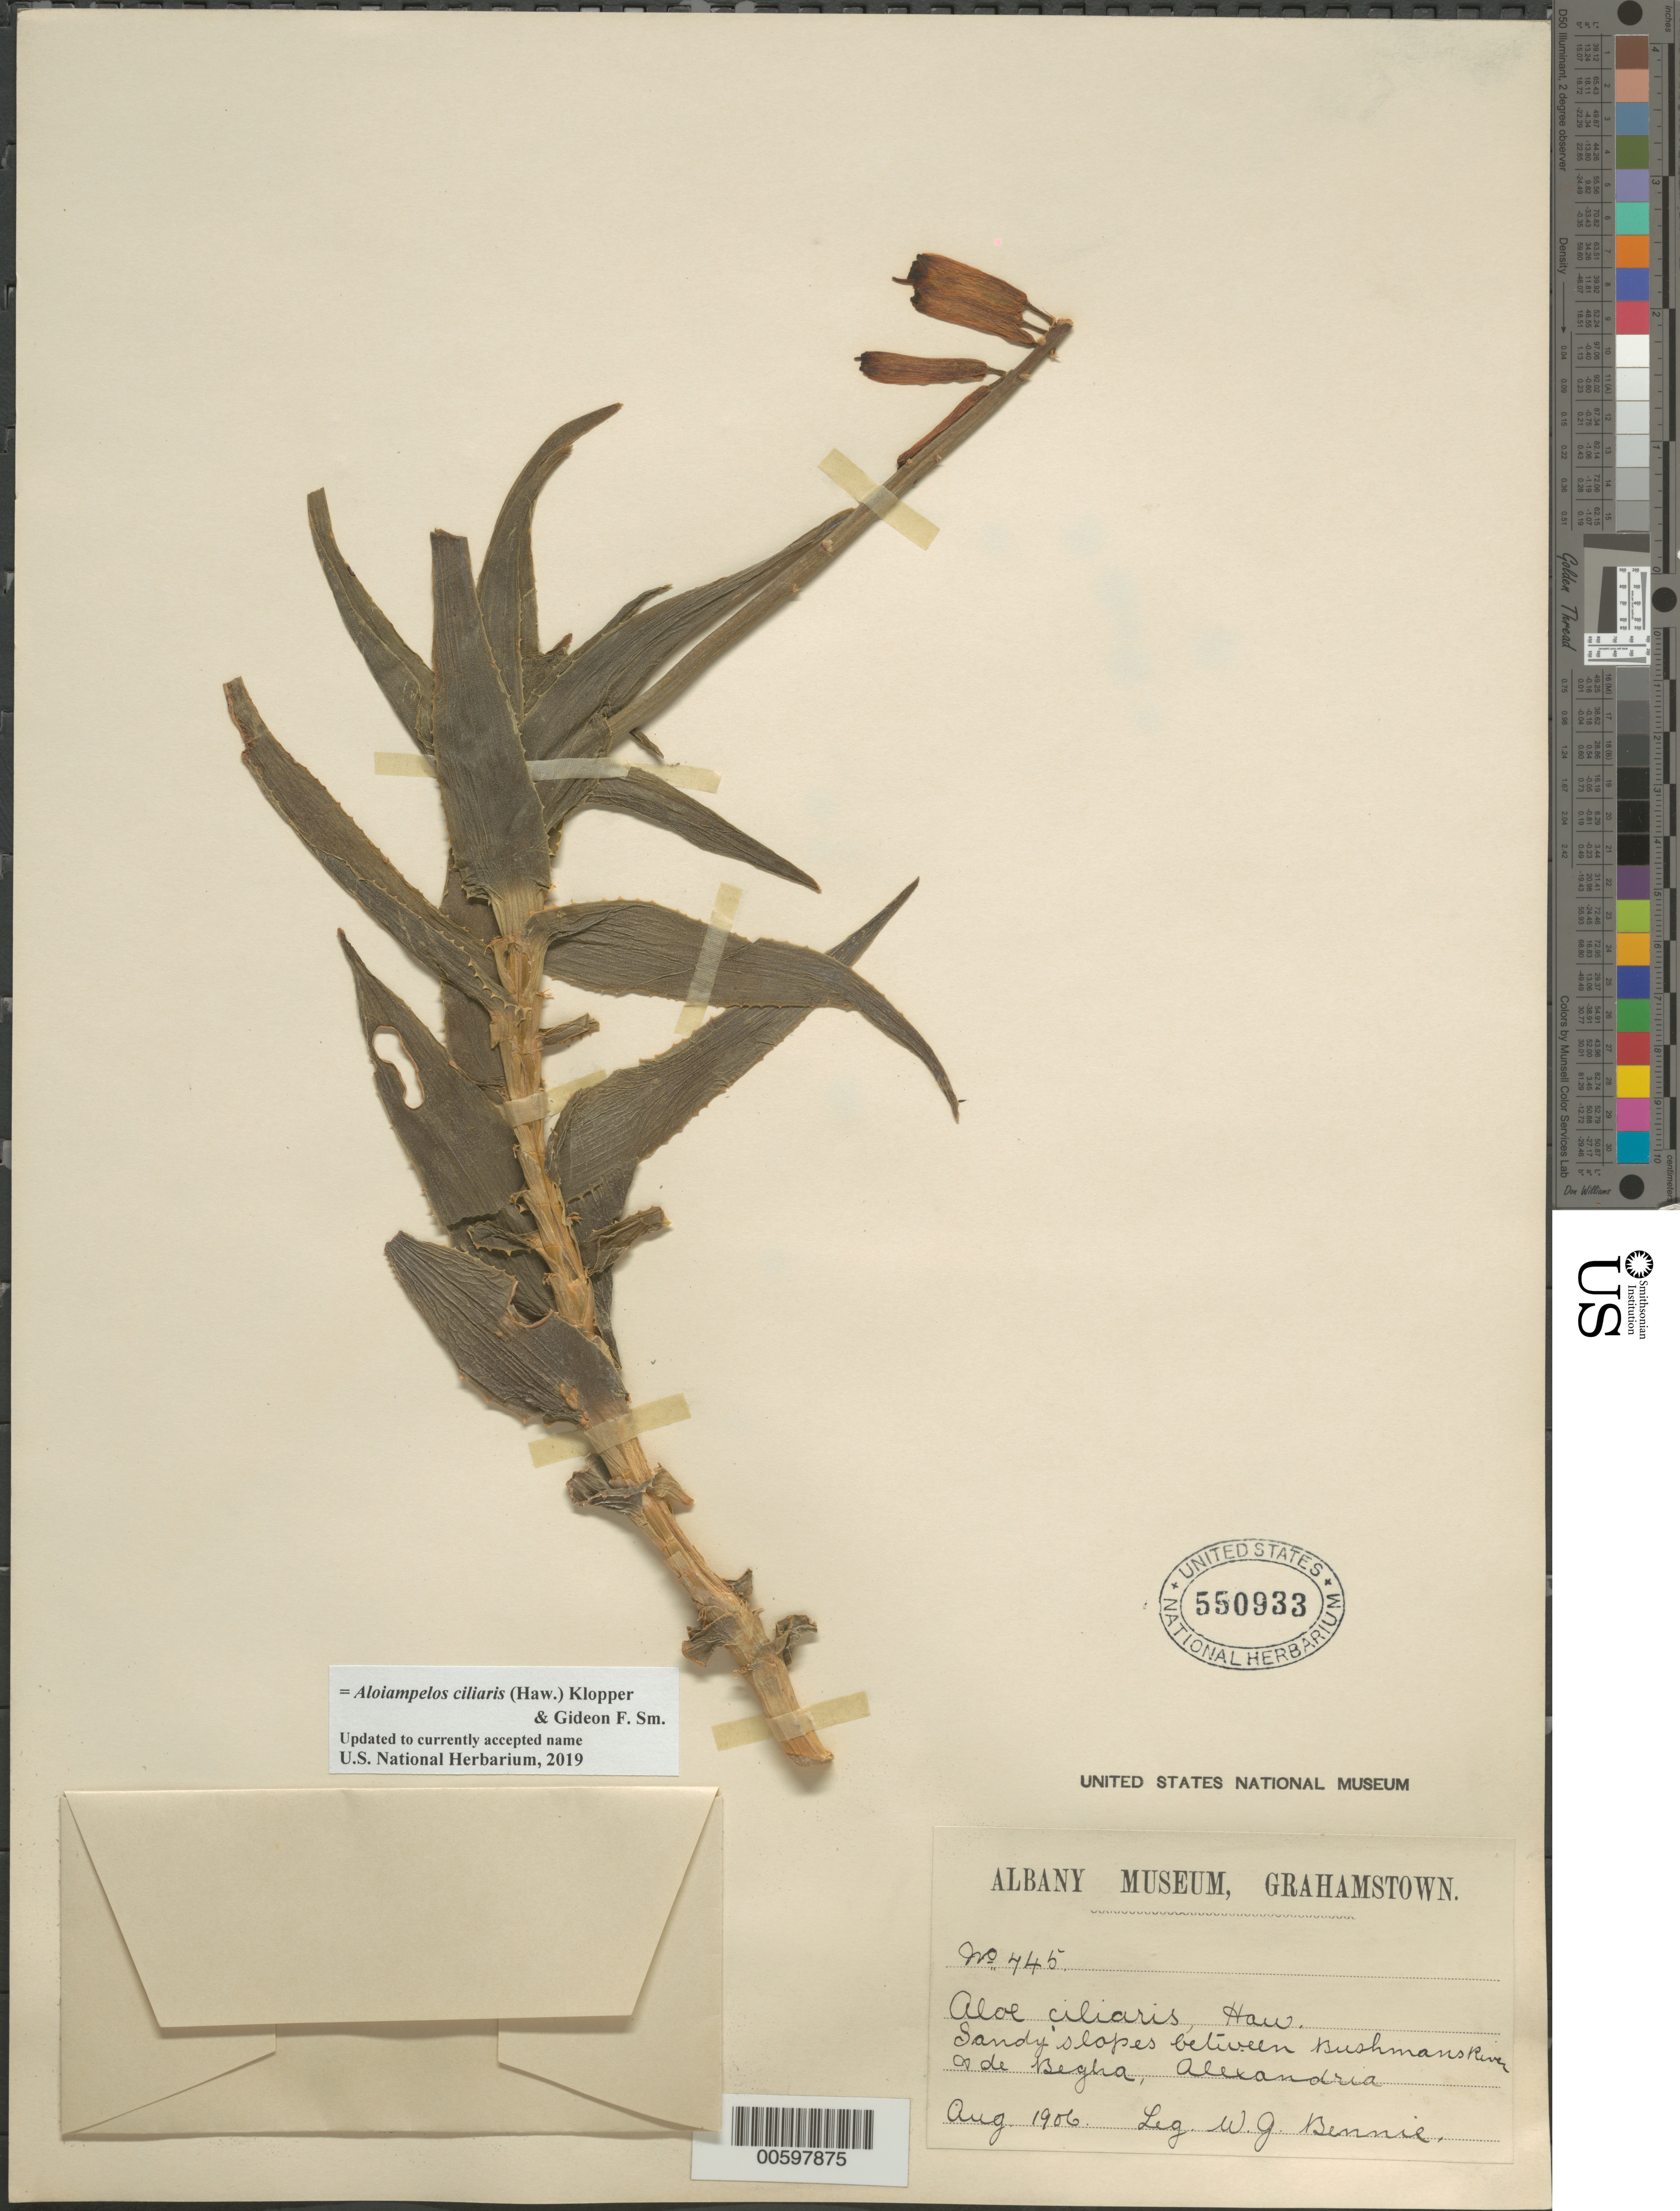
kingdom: Plantae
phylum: Tracheophyta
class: Liliopsida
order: Asparagales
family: Asphodelaceae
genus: Aloiampelos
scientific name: Aloiampelos ciliaris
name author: (Haw.) Klopper & Gideon F. Sm.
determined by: Strong, Mark T., (BOT), Smithsonian Institution - National Museum of Natural History (UNITED STATES)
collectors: W. Bennie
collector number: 445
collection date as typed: Aug 1906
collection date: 1906-08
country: South Africa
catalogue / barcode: US 550933